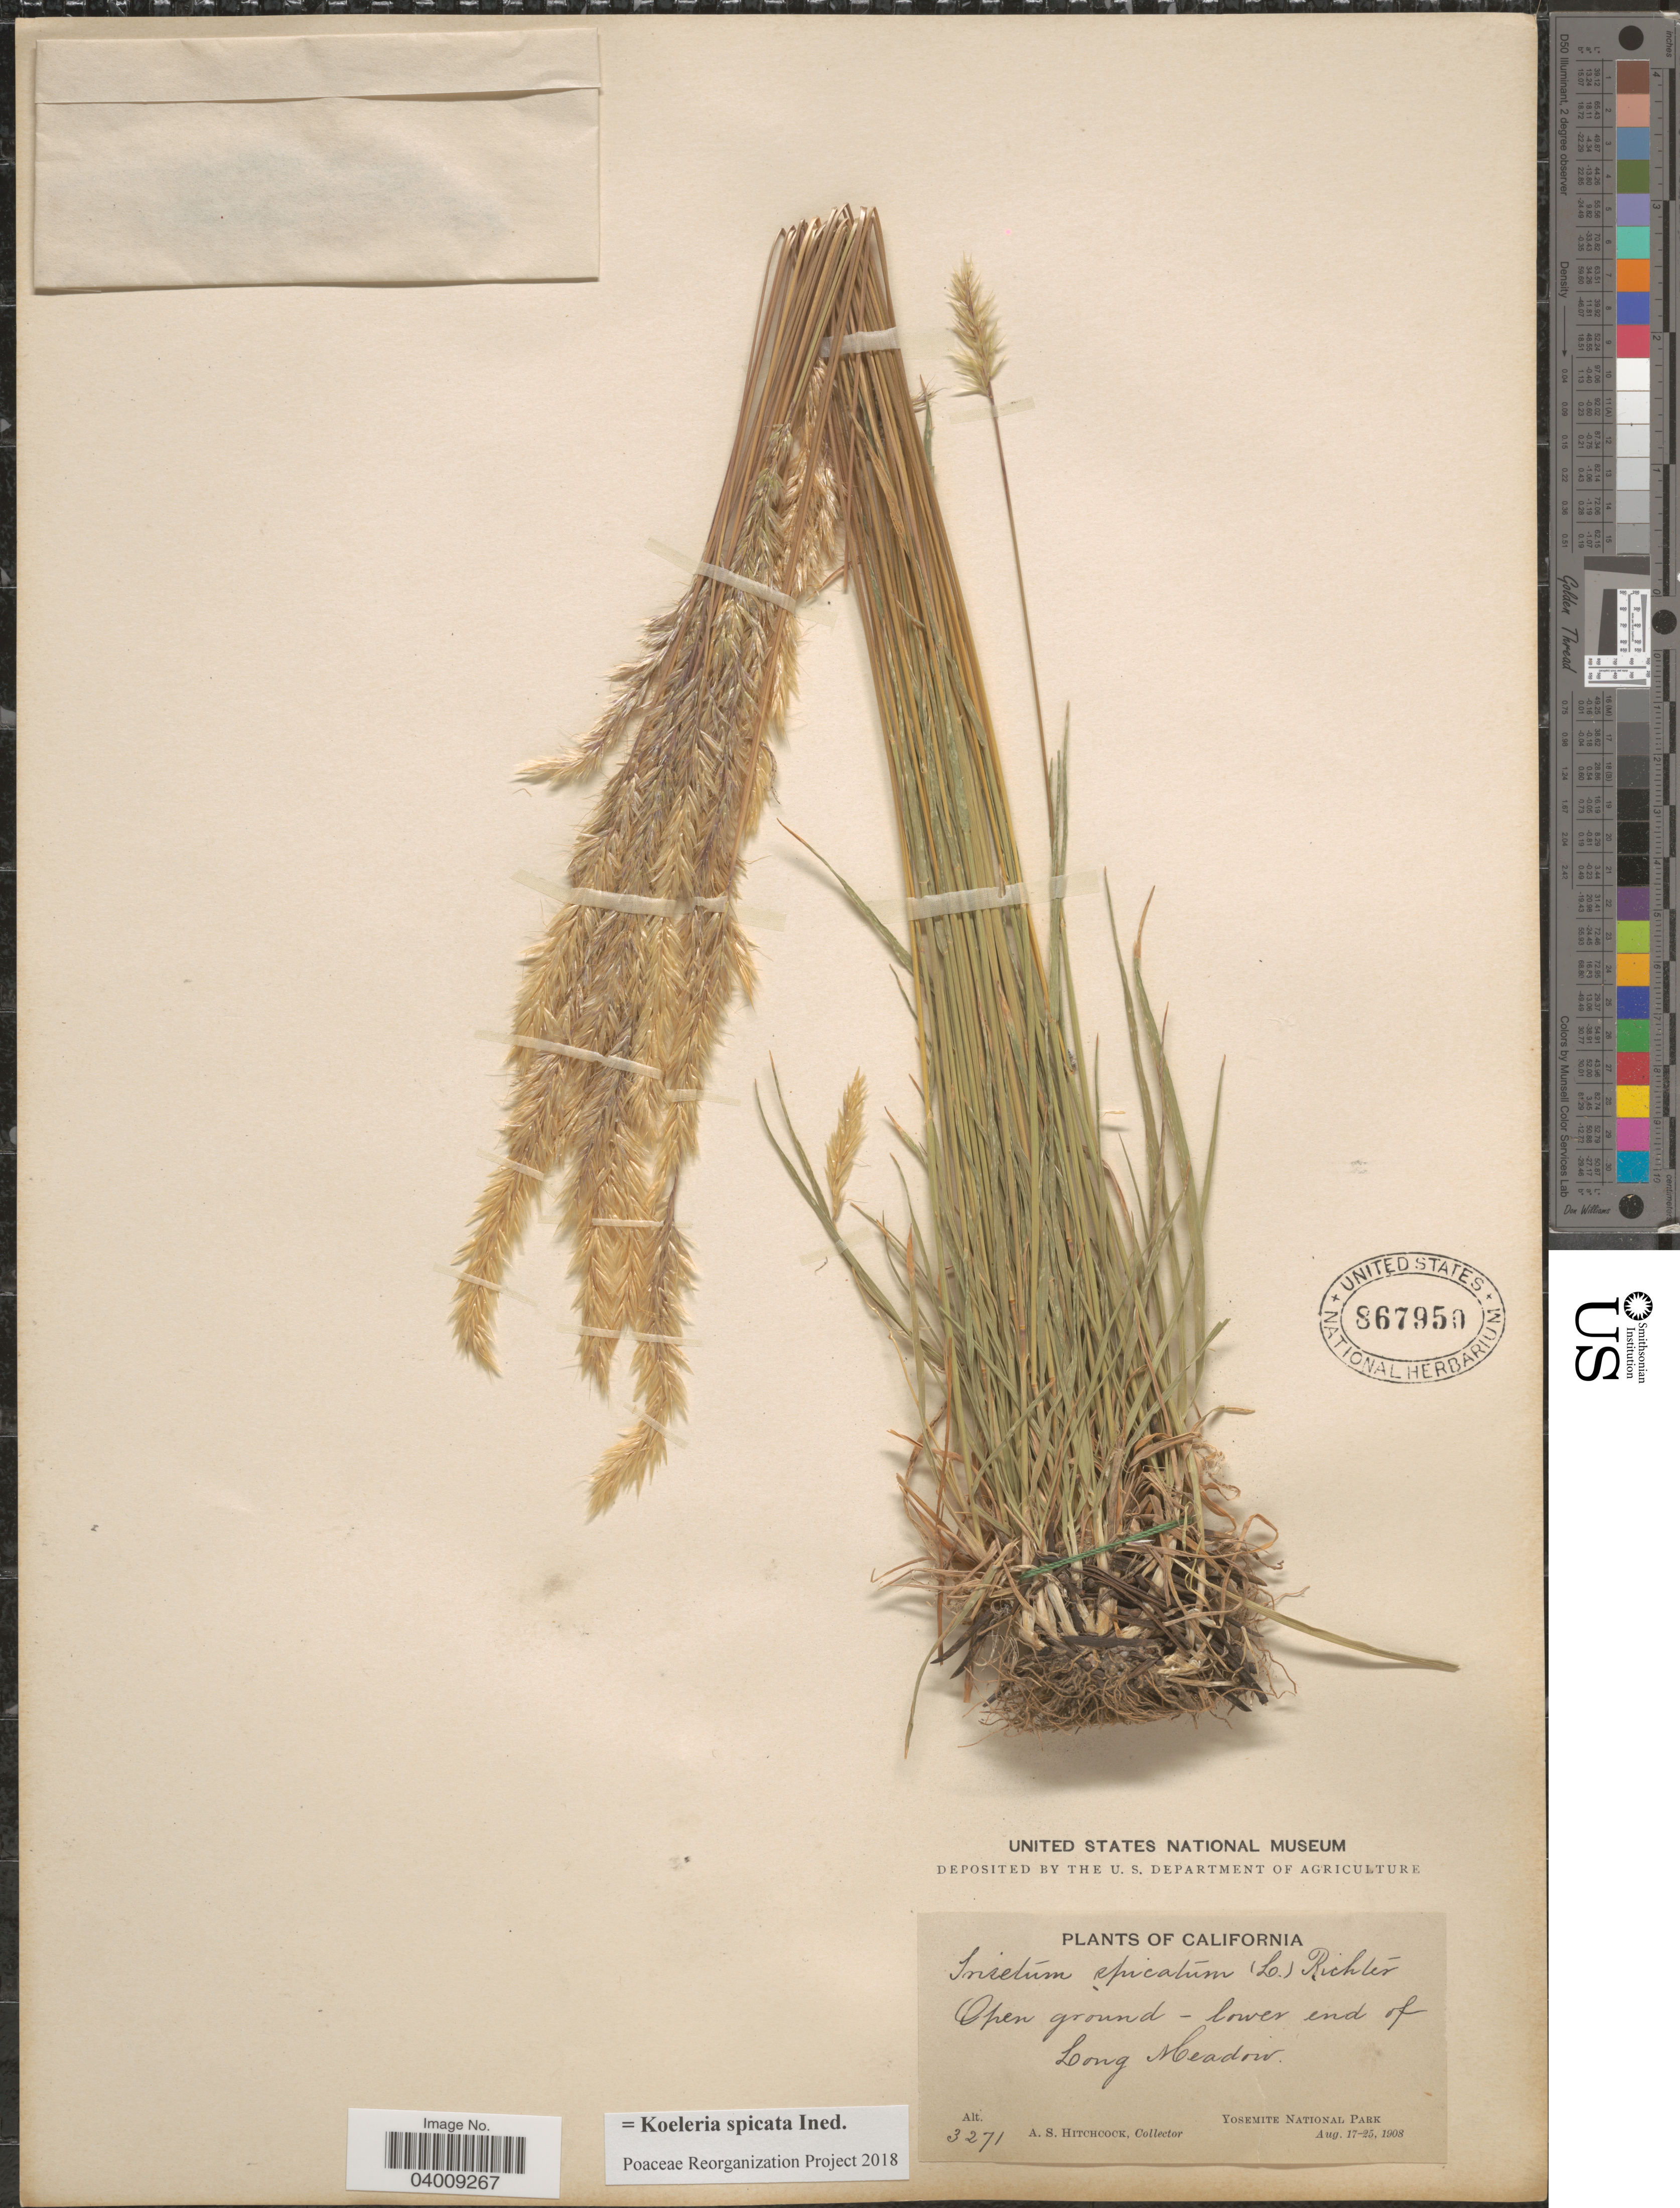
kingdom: Plantae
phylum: Tracheophyta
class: Liliopsida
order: Poales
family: Poaceae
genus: Koeleria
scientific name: Koeleria spicata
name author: (L.) Barberá et al.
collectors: A. S. Hitchcock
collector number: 3271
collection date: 1908-08-17/1908-08-25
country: United States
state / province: California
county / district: Mariposa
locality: Open ground- lower end of Long Meadow. Yosemite National Park.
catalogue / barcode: US 867950